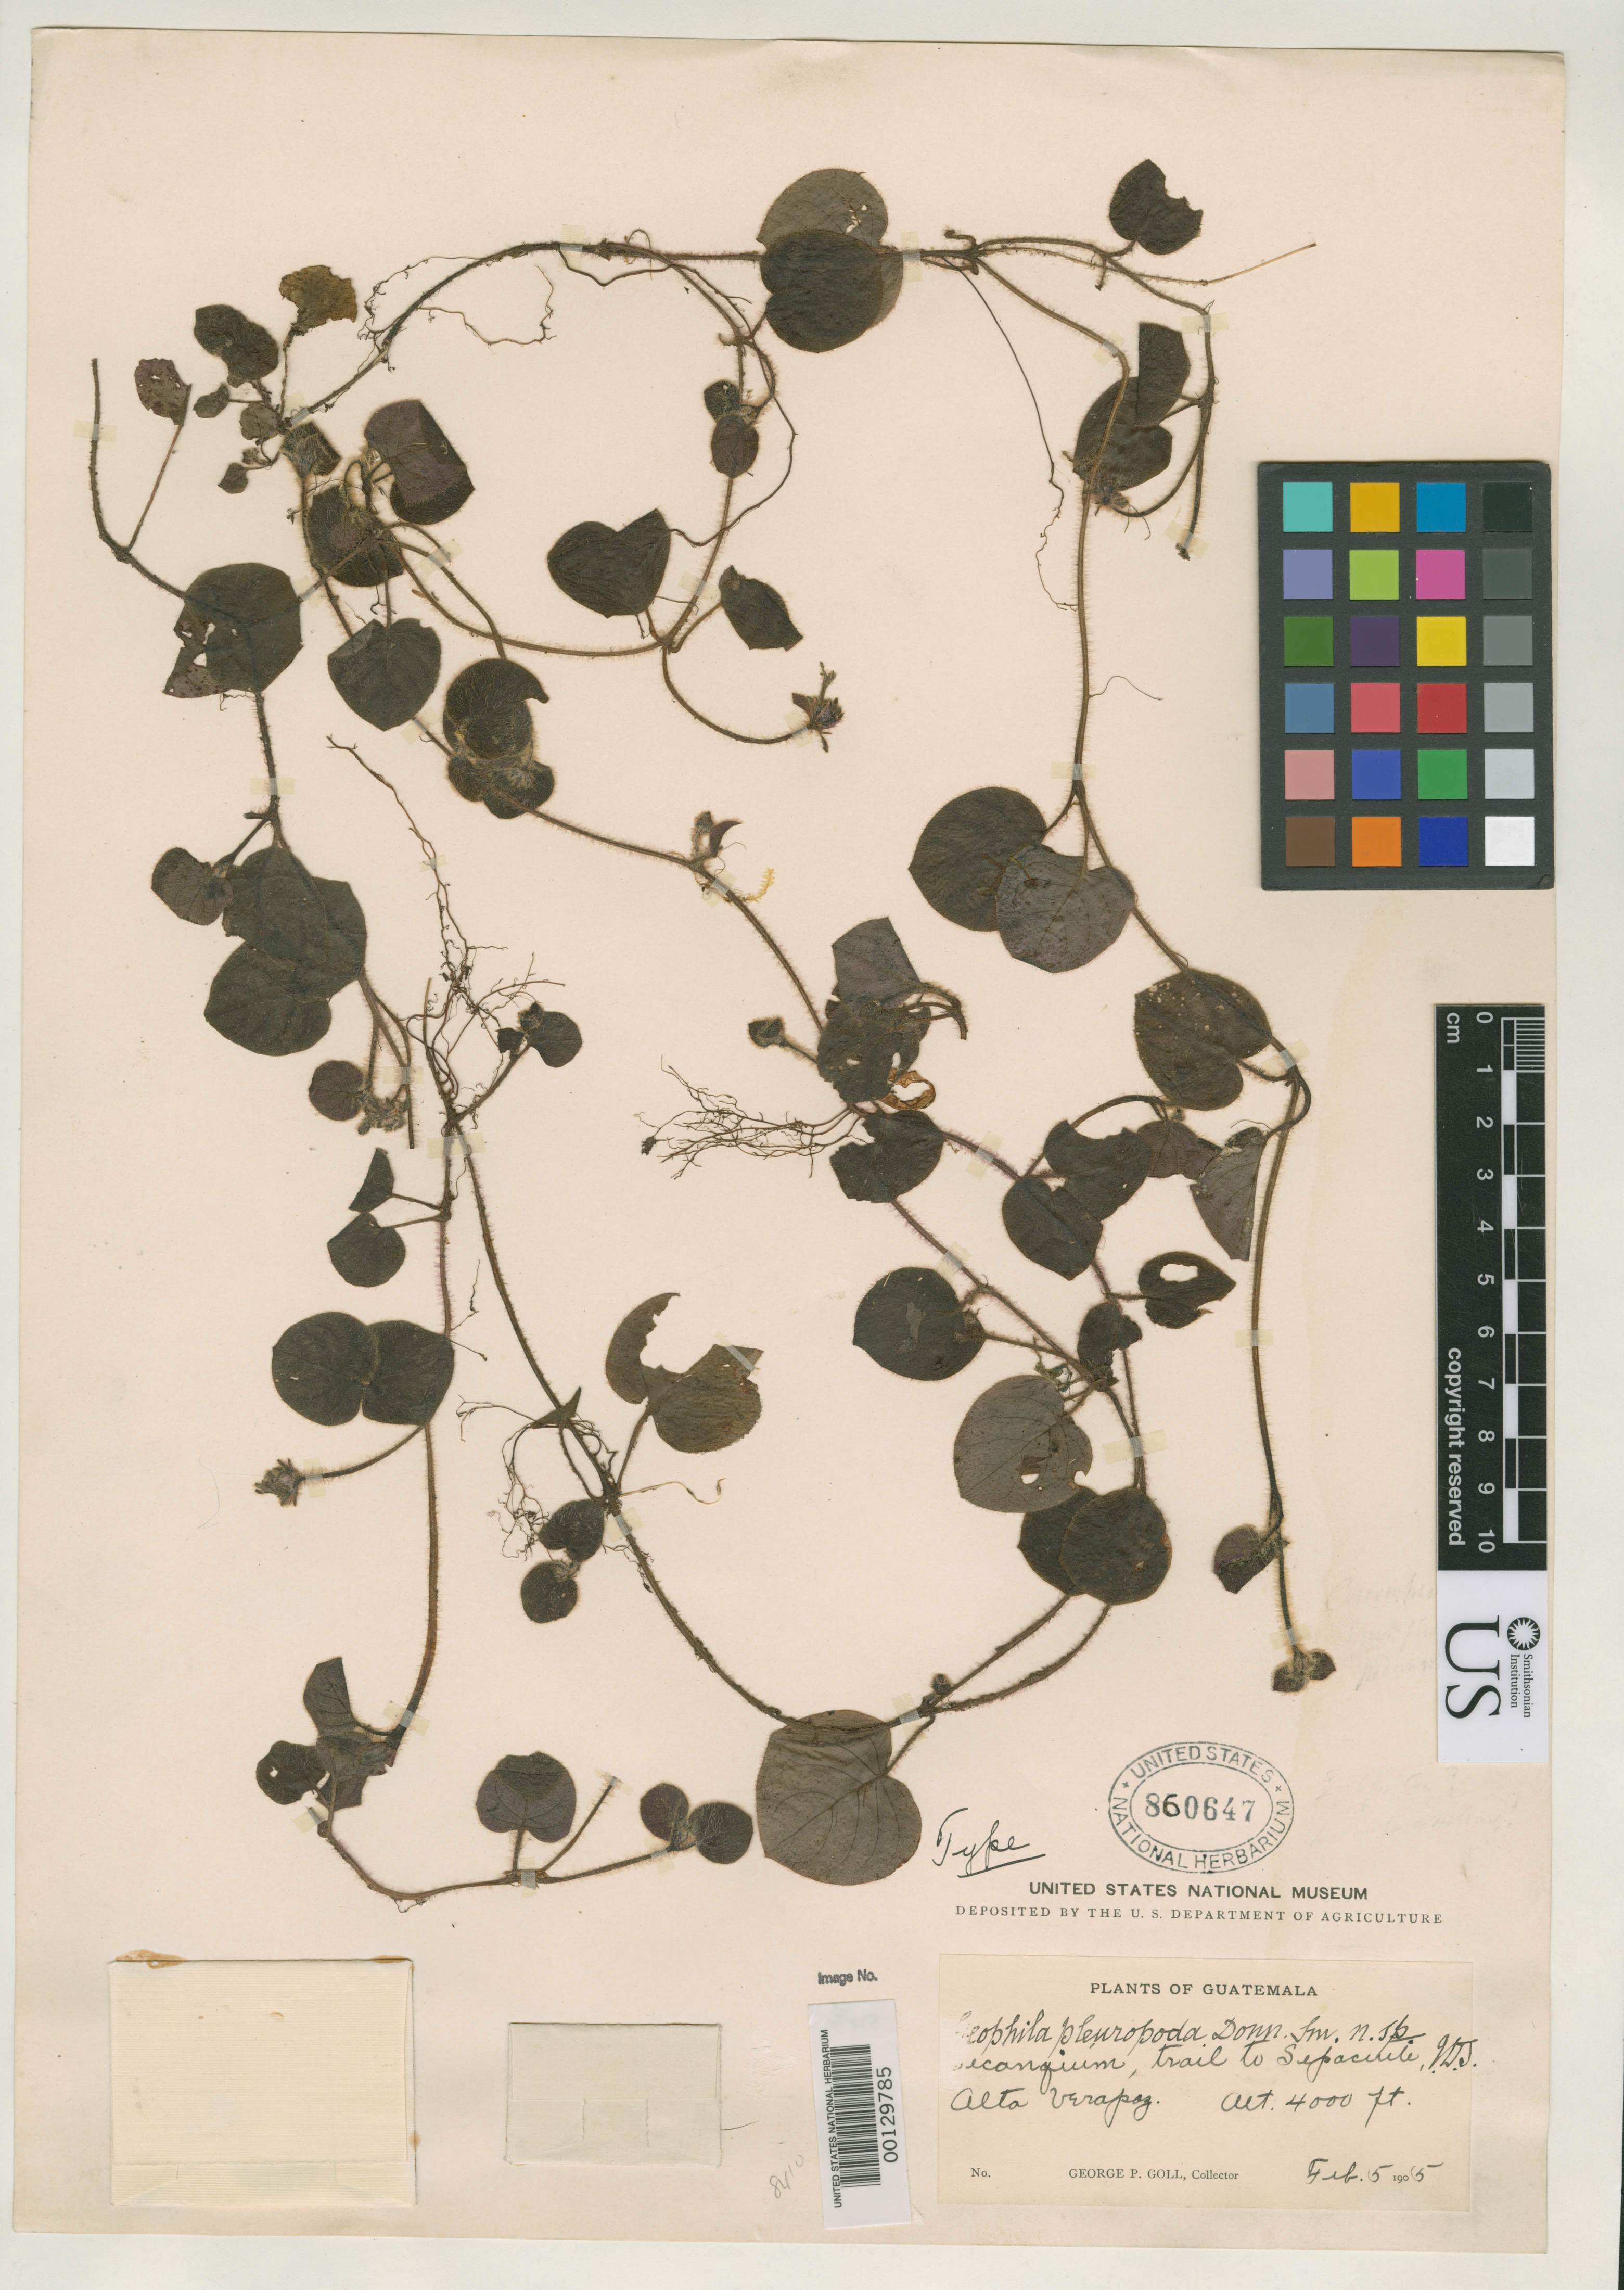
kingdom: Plantae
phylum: Tracheophyta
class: Magnoliopsida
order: Gentianales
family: Rubiaceae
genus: Geophila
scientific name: Geophila pleuropoda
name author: Donn. Sm.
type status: Holotype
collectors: G. Goll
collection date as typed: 05 Feb 1905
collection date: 1905-02-05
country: Guatemala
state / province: Alta Verapaz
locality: Between Secanquim and Sepacuite.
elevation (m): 1220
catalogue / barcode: US 860647